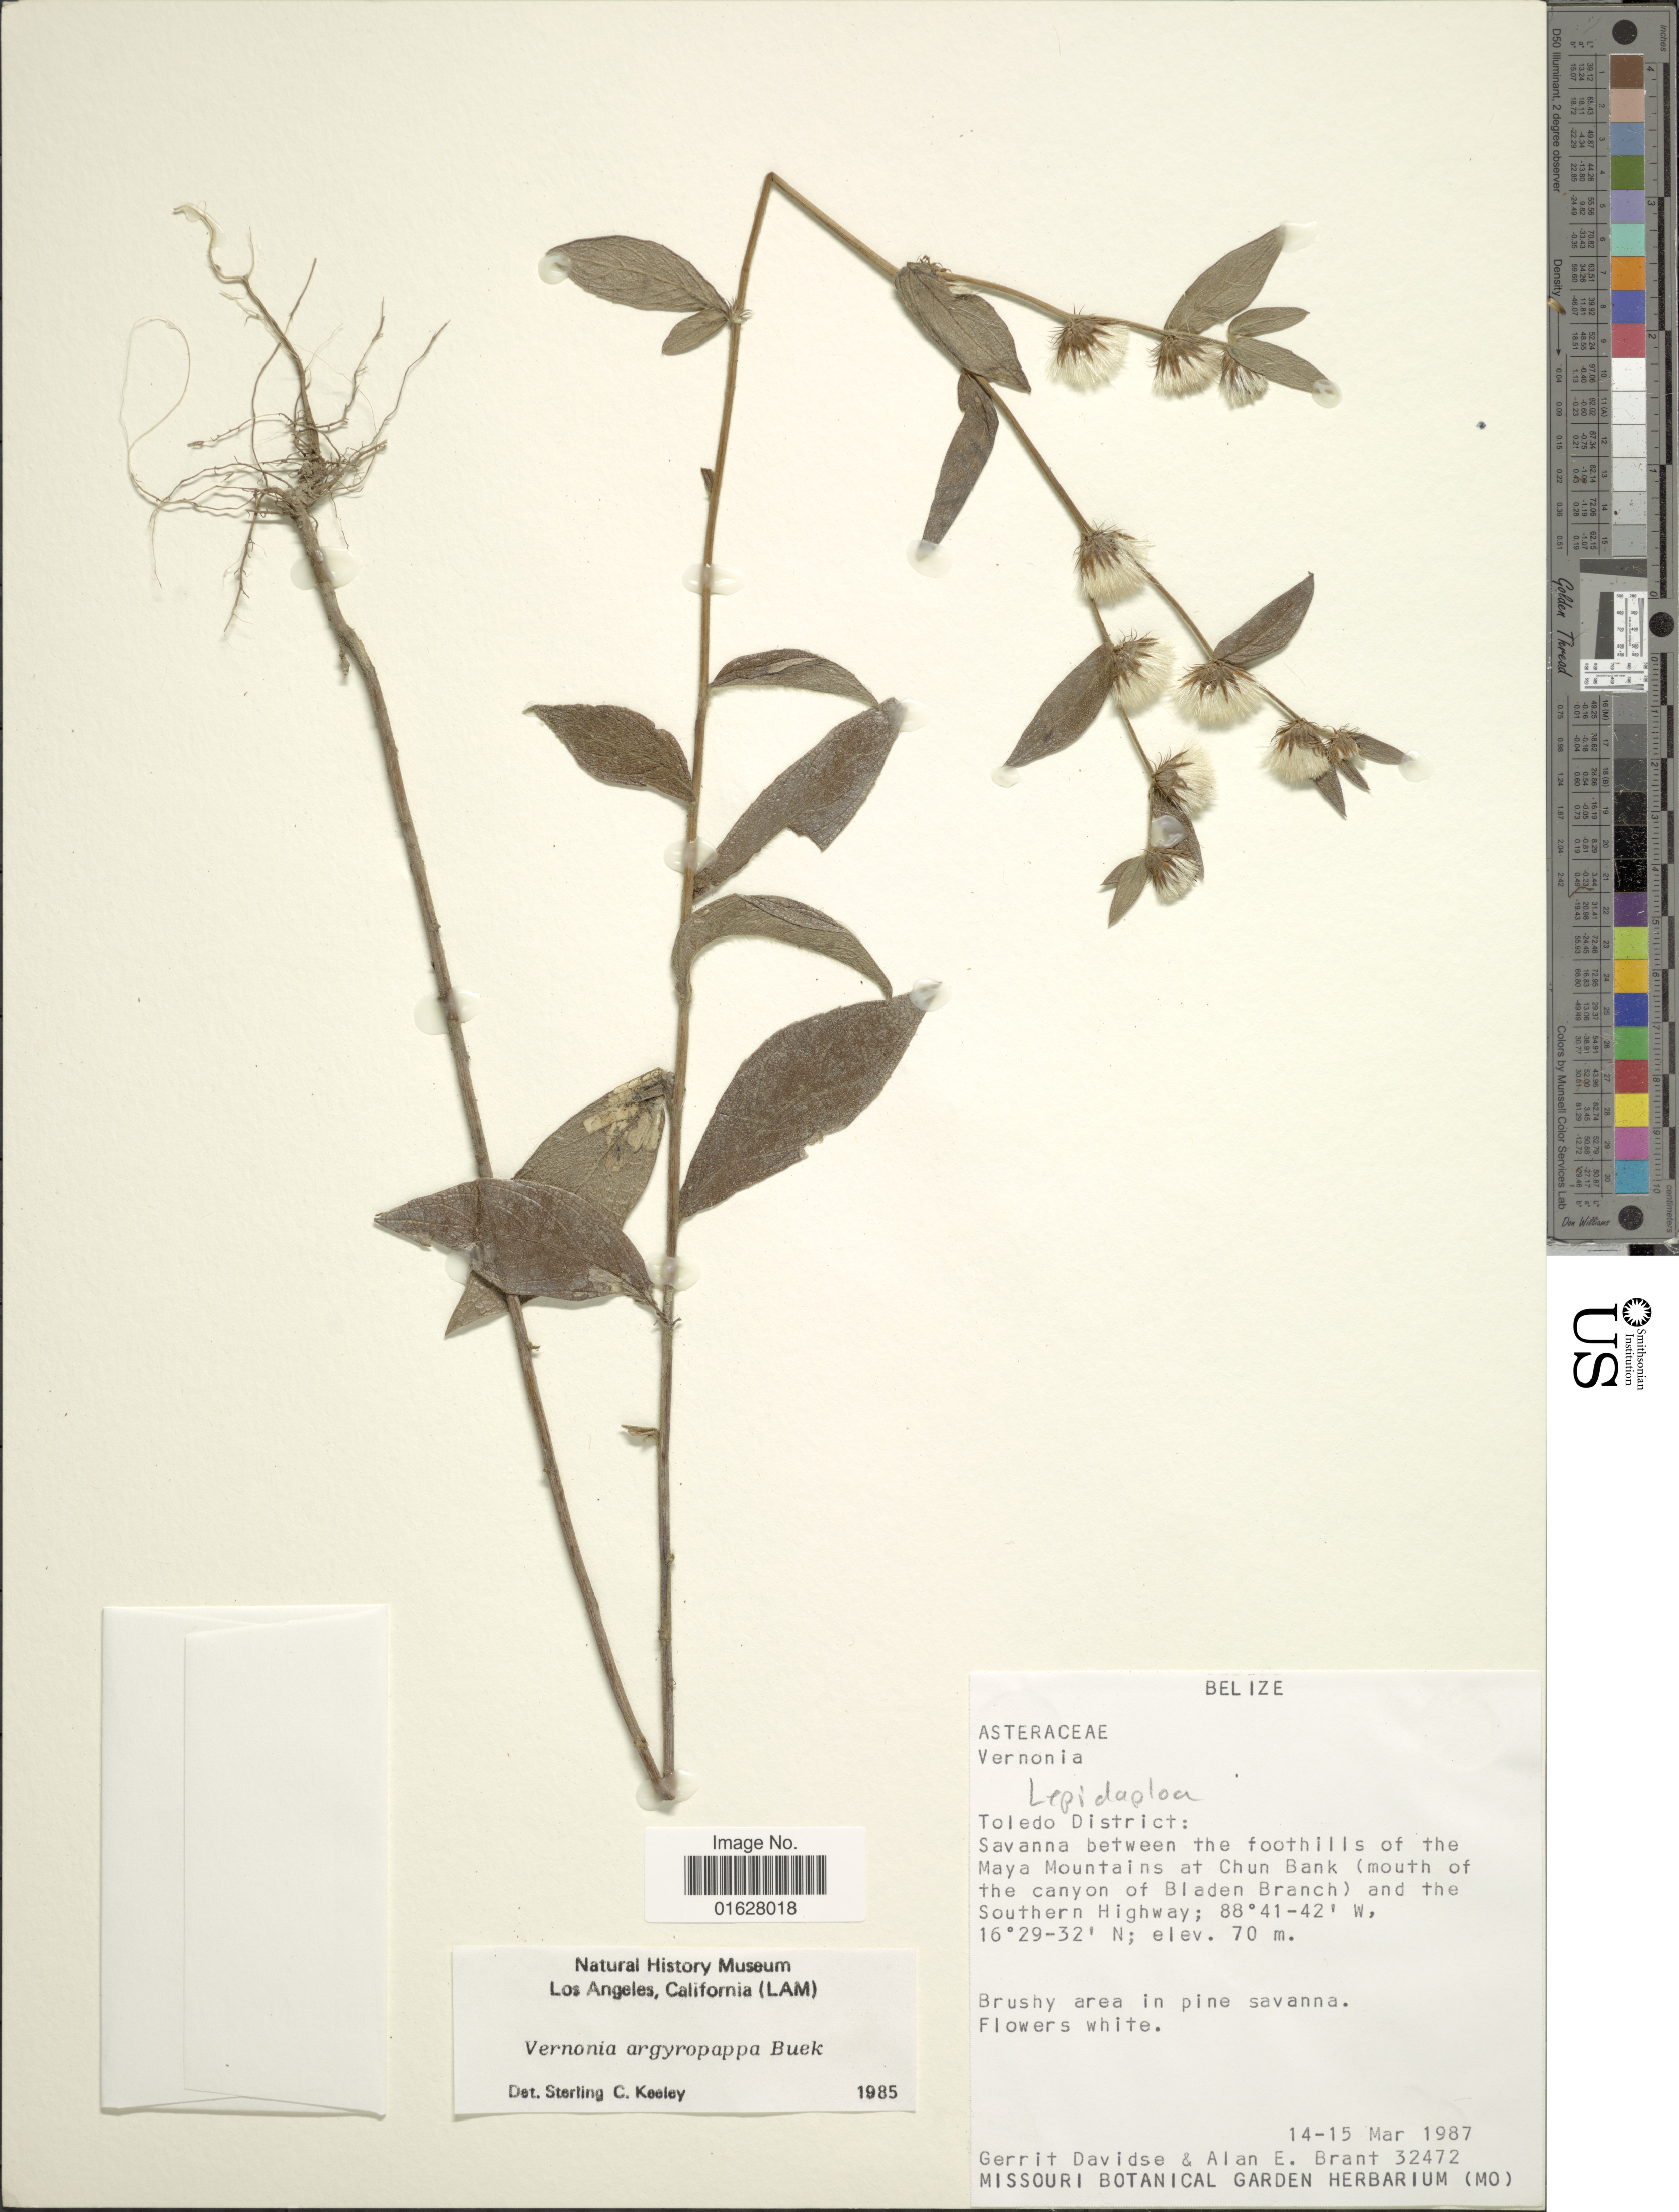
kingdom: Plantae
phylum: Tracheophyta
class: Magnoliopsida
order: Asterales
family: Asteraceae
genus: Lepidaploa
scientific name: Lepidaploa salzmannii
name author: (DC.) H. Rob.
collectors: G. Davidse & A. Brant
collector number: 32472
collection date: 1987-03-14/1987-03-15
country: Belize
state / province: Toledo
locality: Belize. Toledo District: Savanna between the foothills of the Maya Mountains at Chun Bank (mouth of the canyon of Bladen Branch) and the Southern Highway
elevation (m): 70